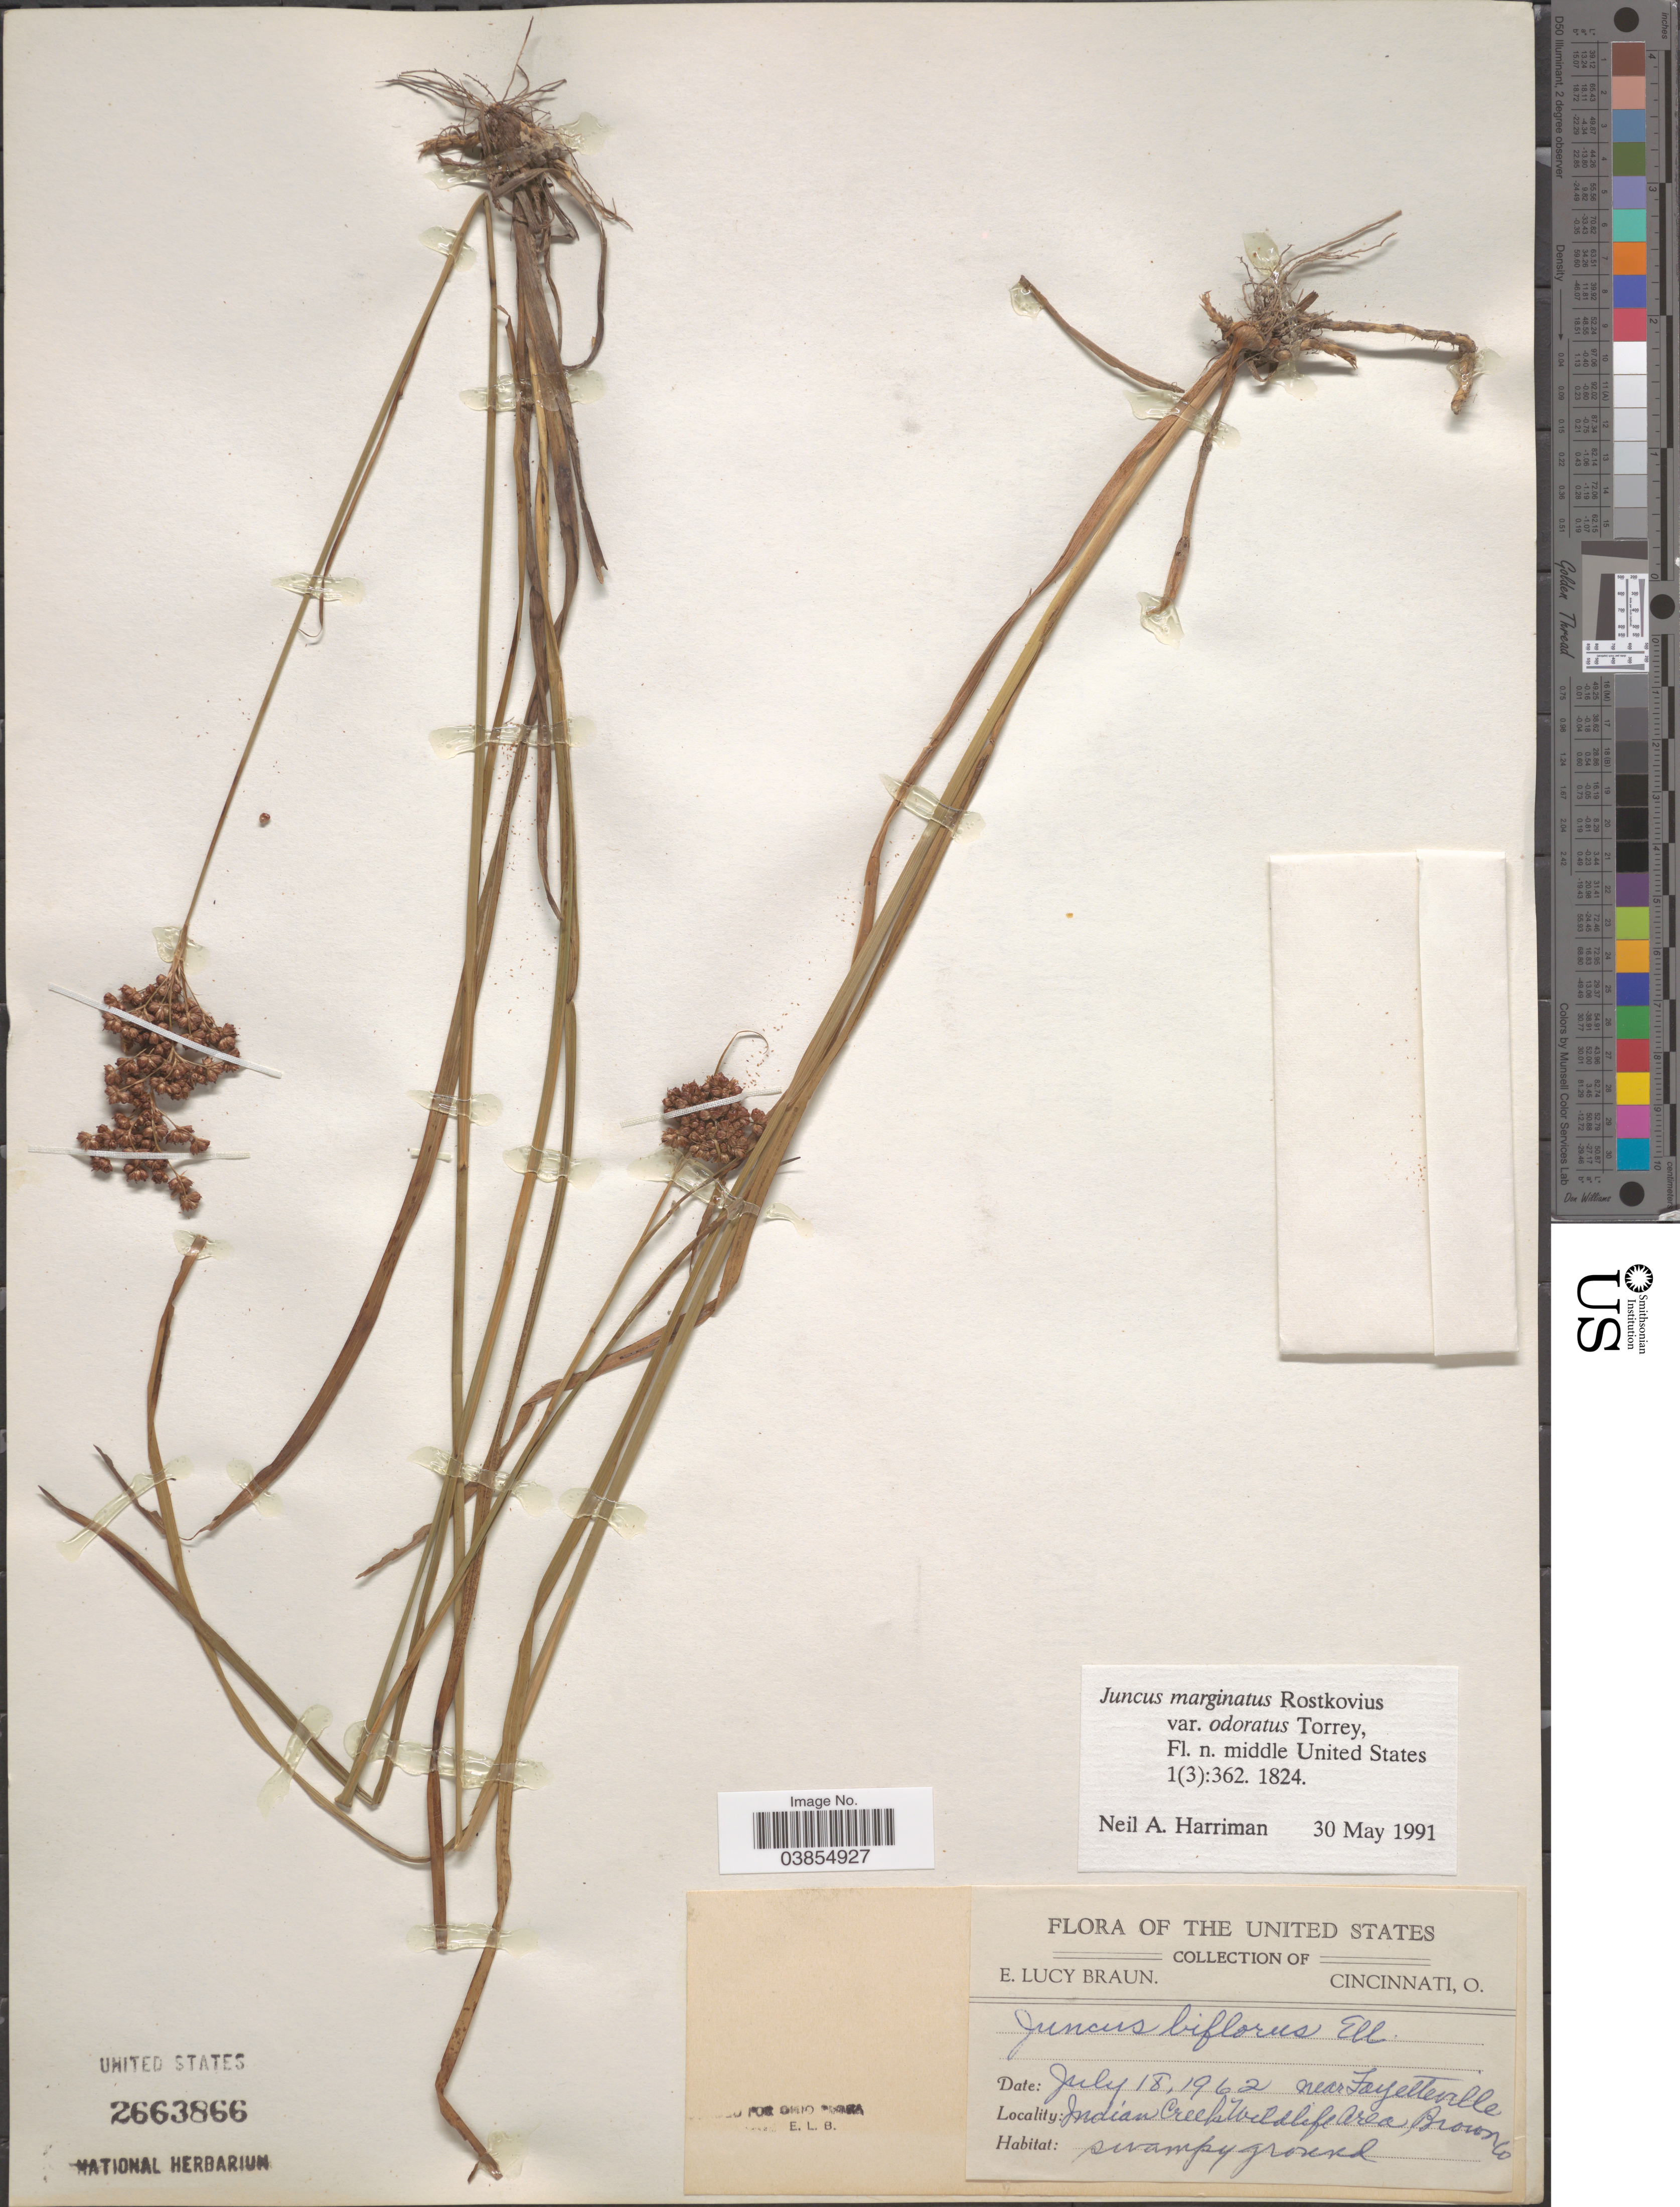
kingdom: Plantae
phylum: Tracheophyta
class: Liliopsida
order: Poales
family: Juncaceae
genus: Juncus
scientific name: Juncus marginatus var. odoratus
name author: Torr.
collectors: E. L. Braun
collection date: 1962-07-18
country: United States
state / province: Ohio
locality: Near Fayetteville. Indian Creek Wildlife Area, Brown Co.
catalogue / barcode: US 2663866